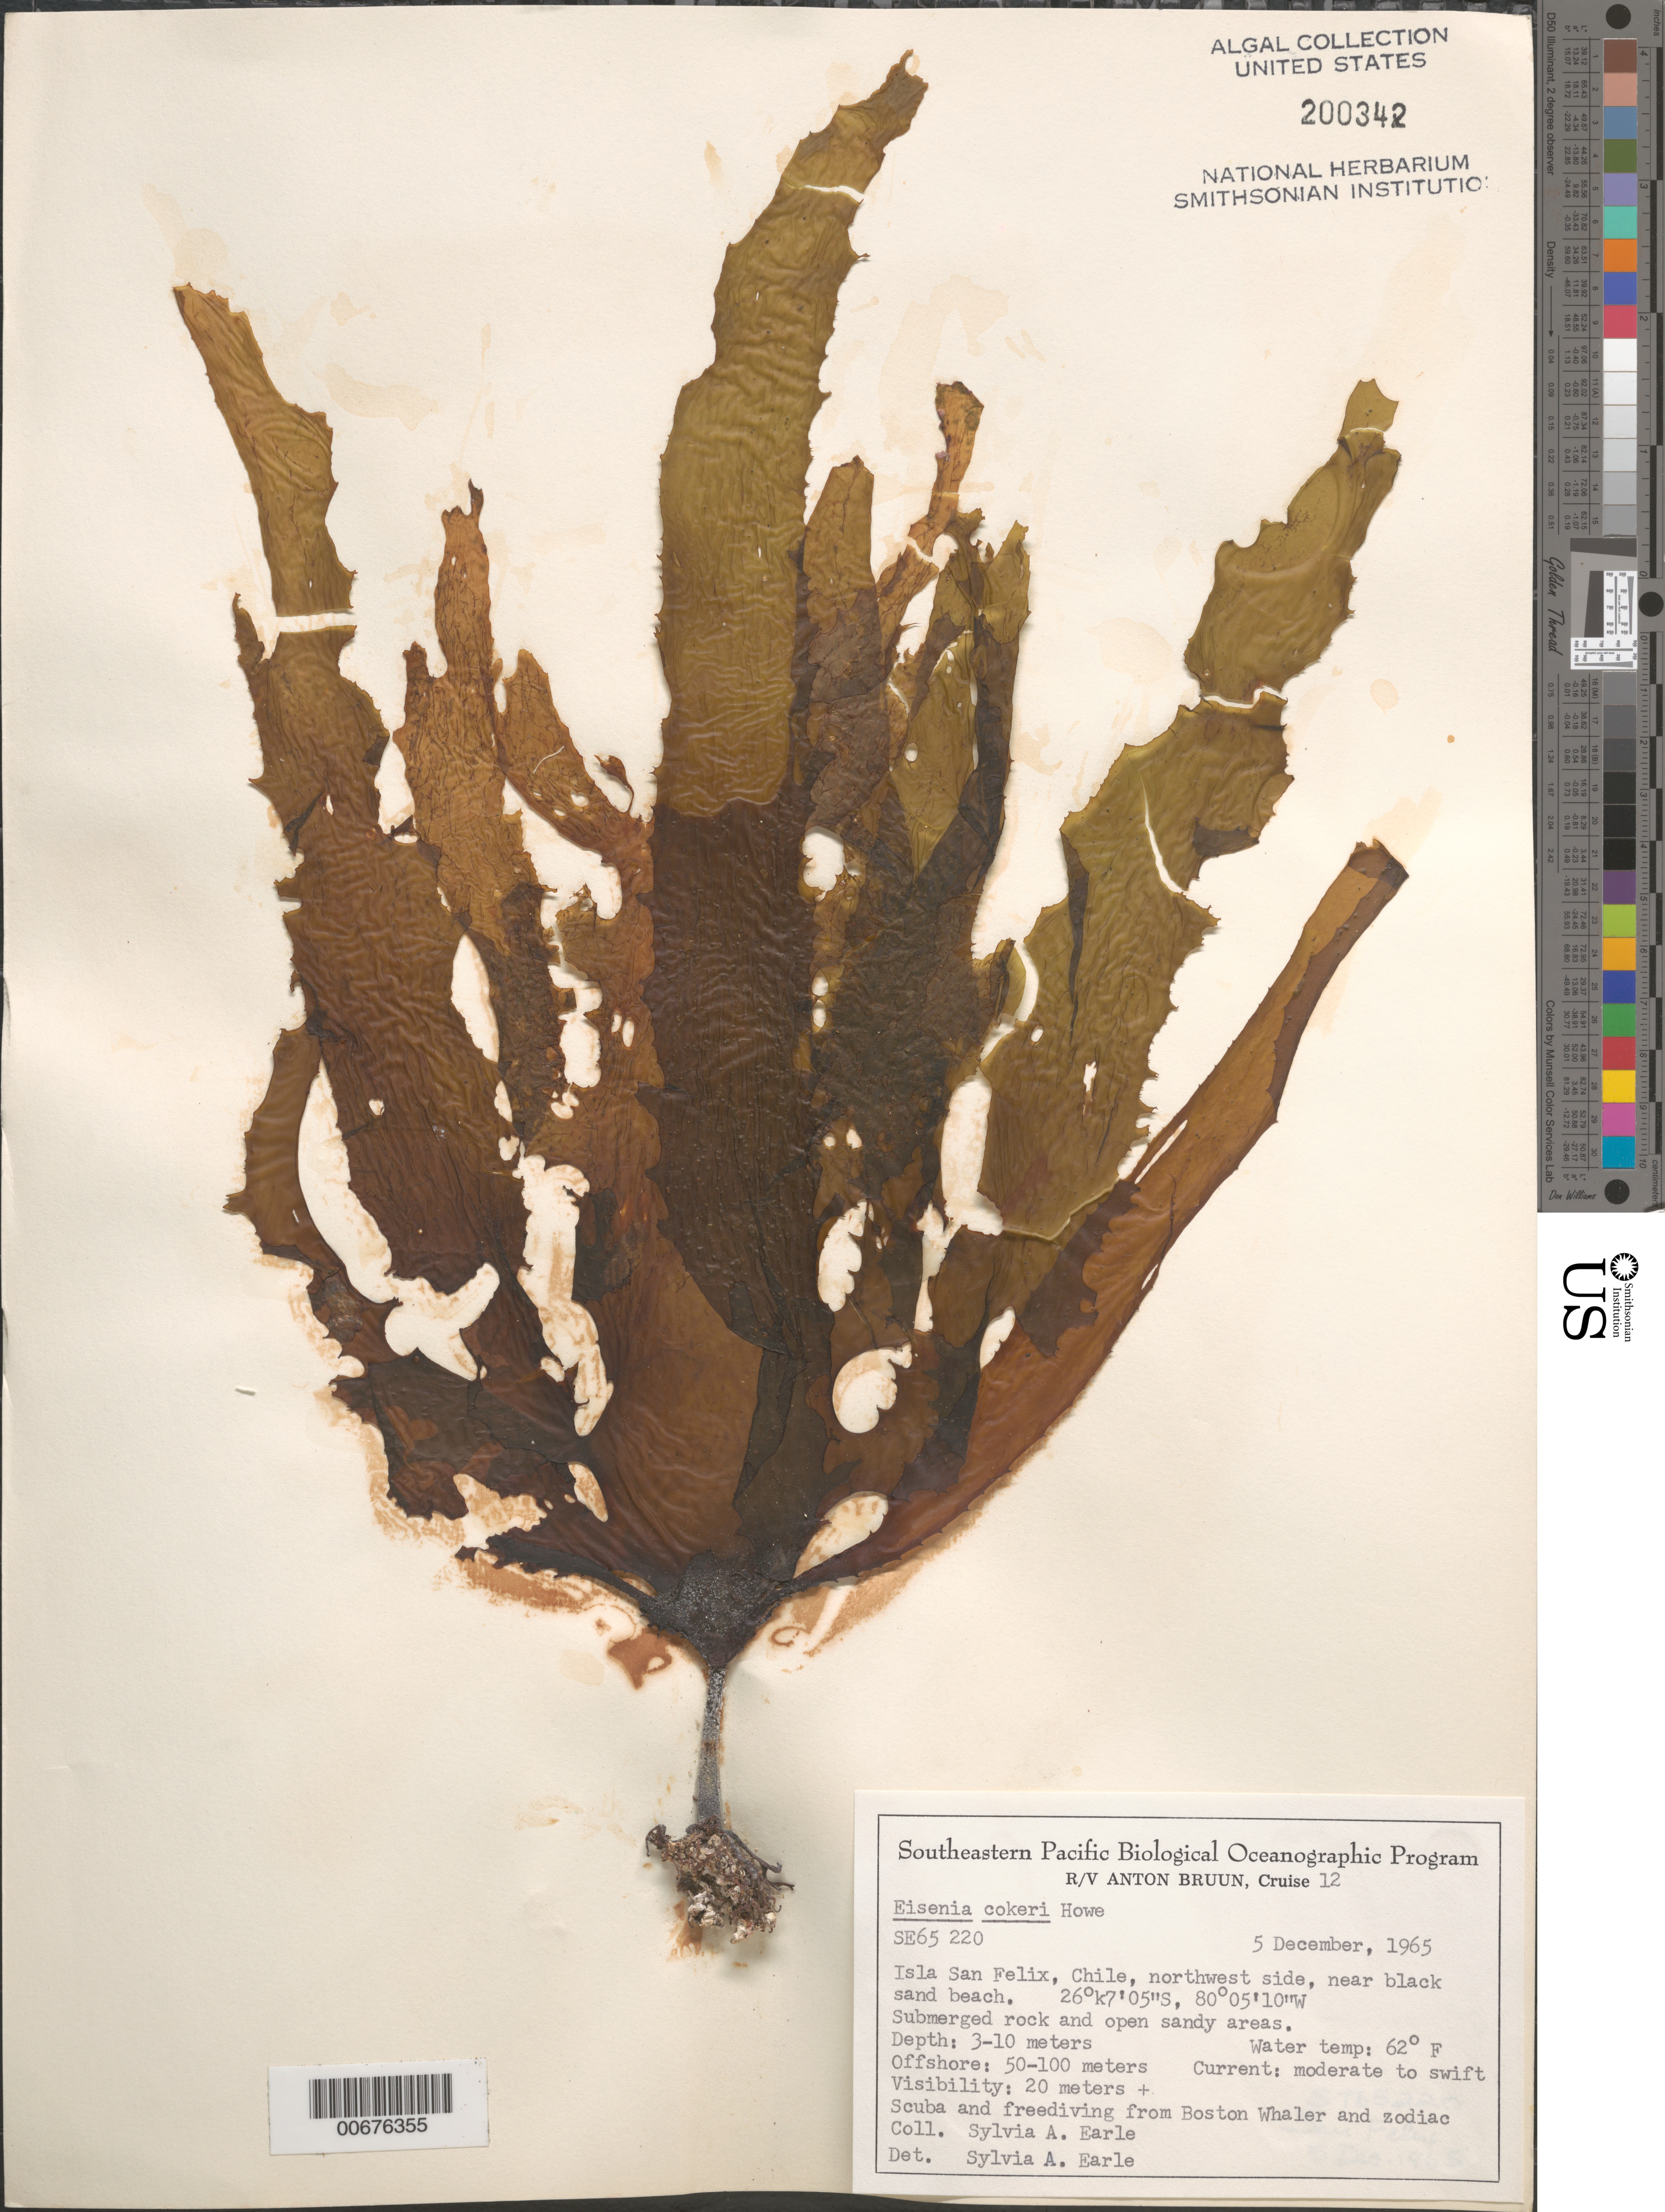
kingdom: Chromista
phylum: Ochrophyta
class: Phaeophyceae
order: Laminariales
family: Lessoniaceae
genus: Eisenia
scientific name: Eisenia cokeri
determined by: Earle, S. A.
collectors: S. A. Earle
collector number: SE 65220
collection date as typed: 05 Dec 1965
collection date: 1965-12-05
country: Chile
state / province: Atacama (III)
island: Isla San Felix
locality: Near black sand beach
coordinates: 26 17' 05" S, 80 05' 10" W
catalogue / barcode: US 200342